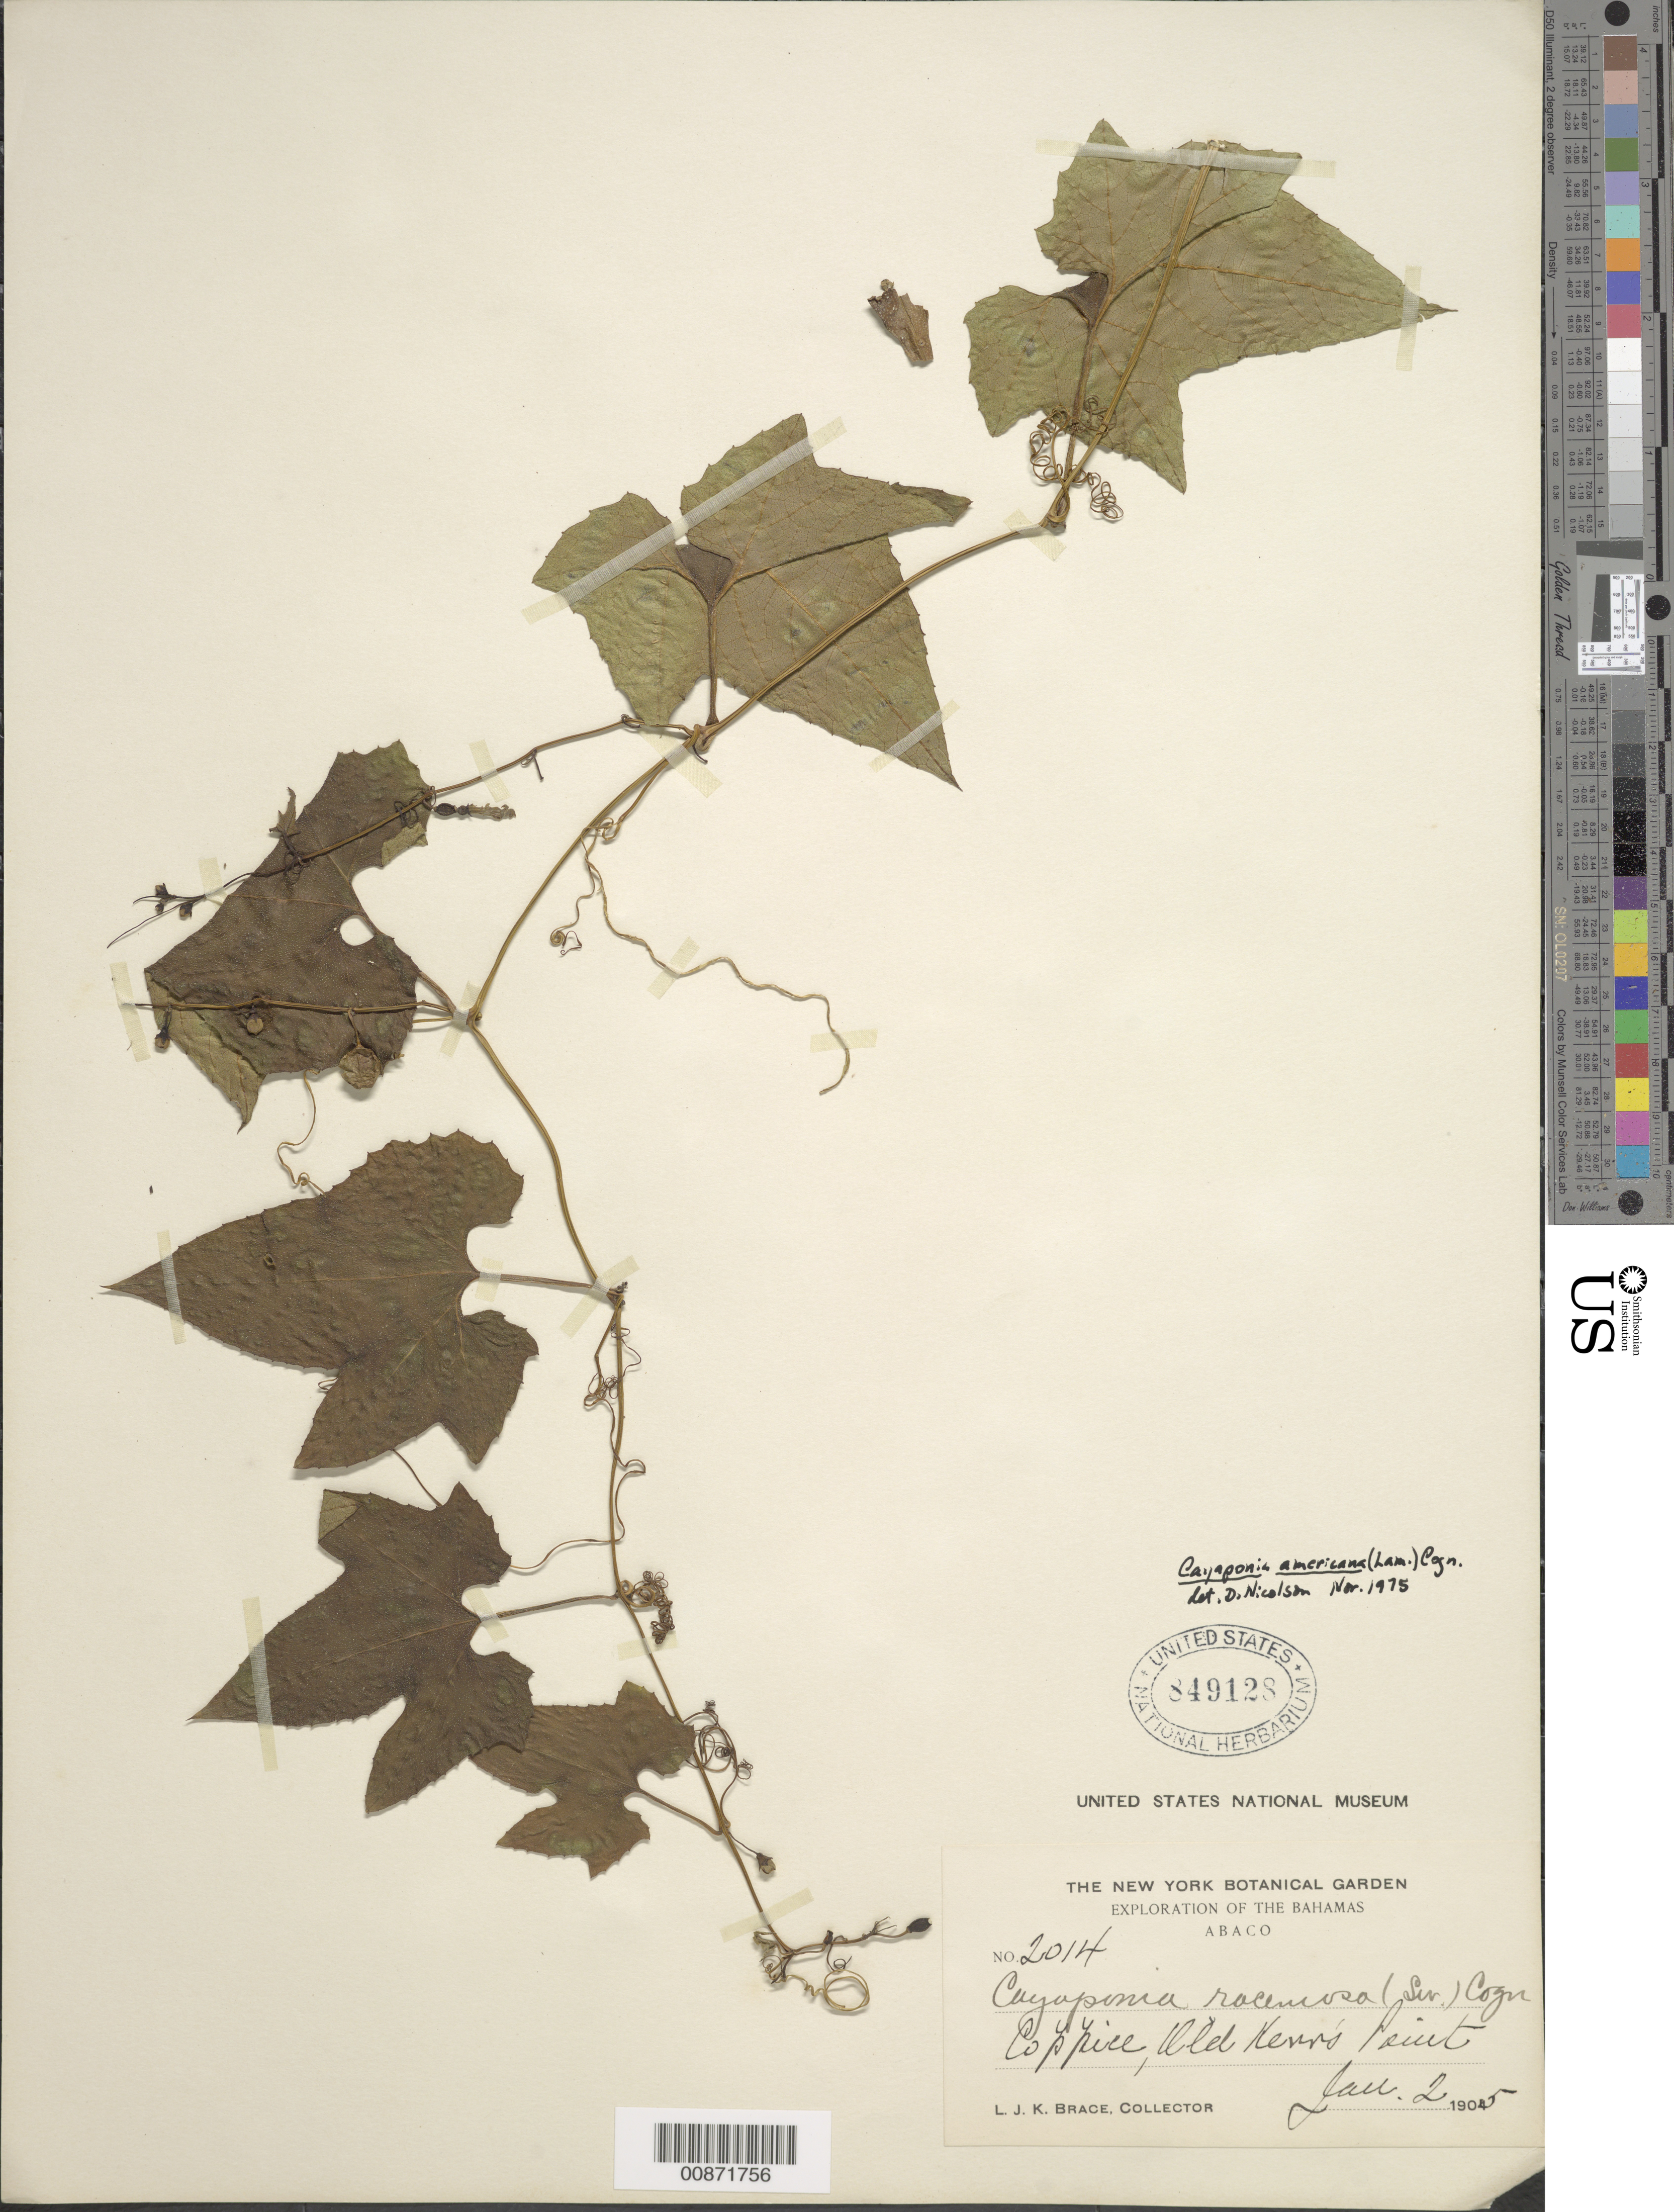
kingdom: Plantae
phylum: Tracheophyta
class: Magnoliopsida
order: Cucurbitales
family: Cucurbitaceae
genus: Cayaponia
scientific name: Cayaponia americana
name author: (Lam.) Cogn.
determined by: Nicolson, Dan H.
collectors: L. J. K. Brace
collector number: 2014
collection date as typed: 02 Jan 1905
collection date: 1905-01-02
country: Bahamas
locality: Abaco. Old Nevis (sp ?) Point.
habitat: Coppice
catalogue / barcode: US 849128